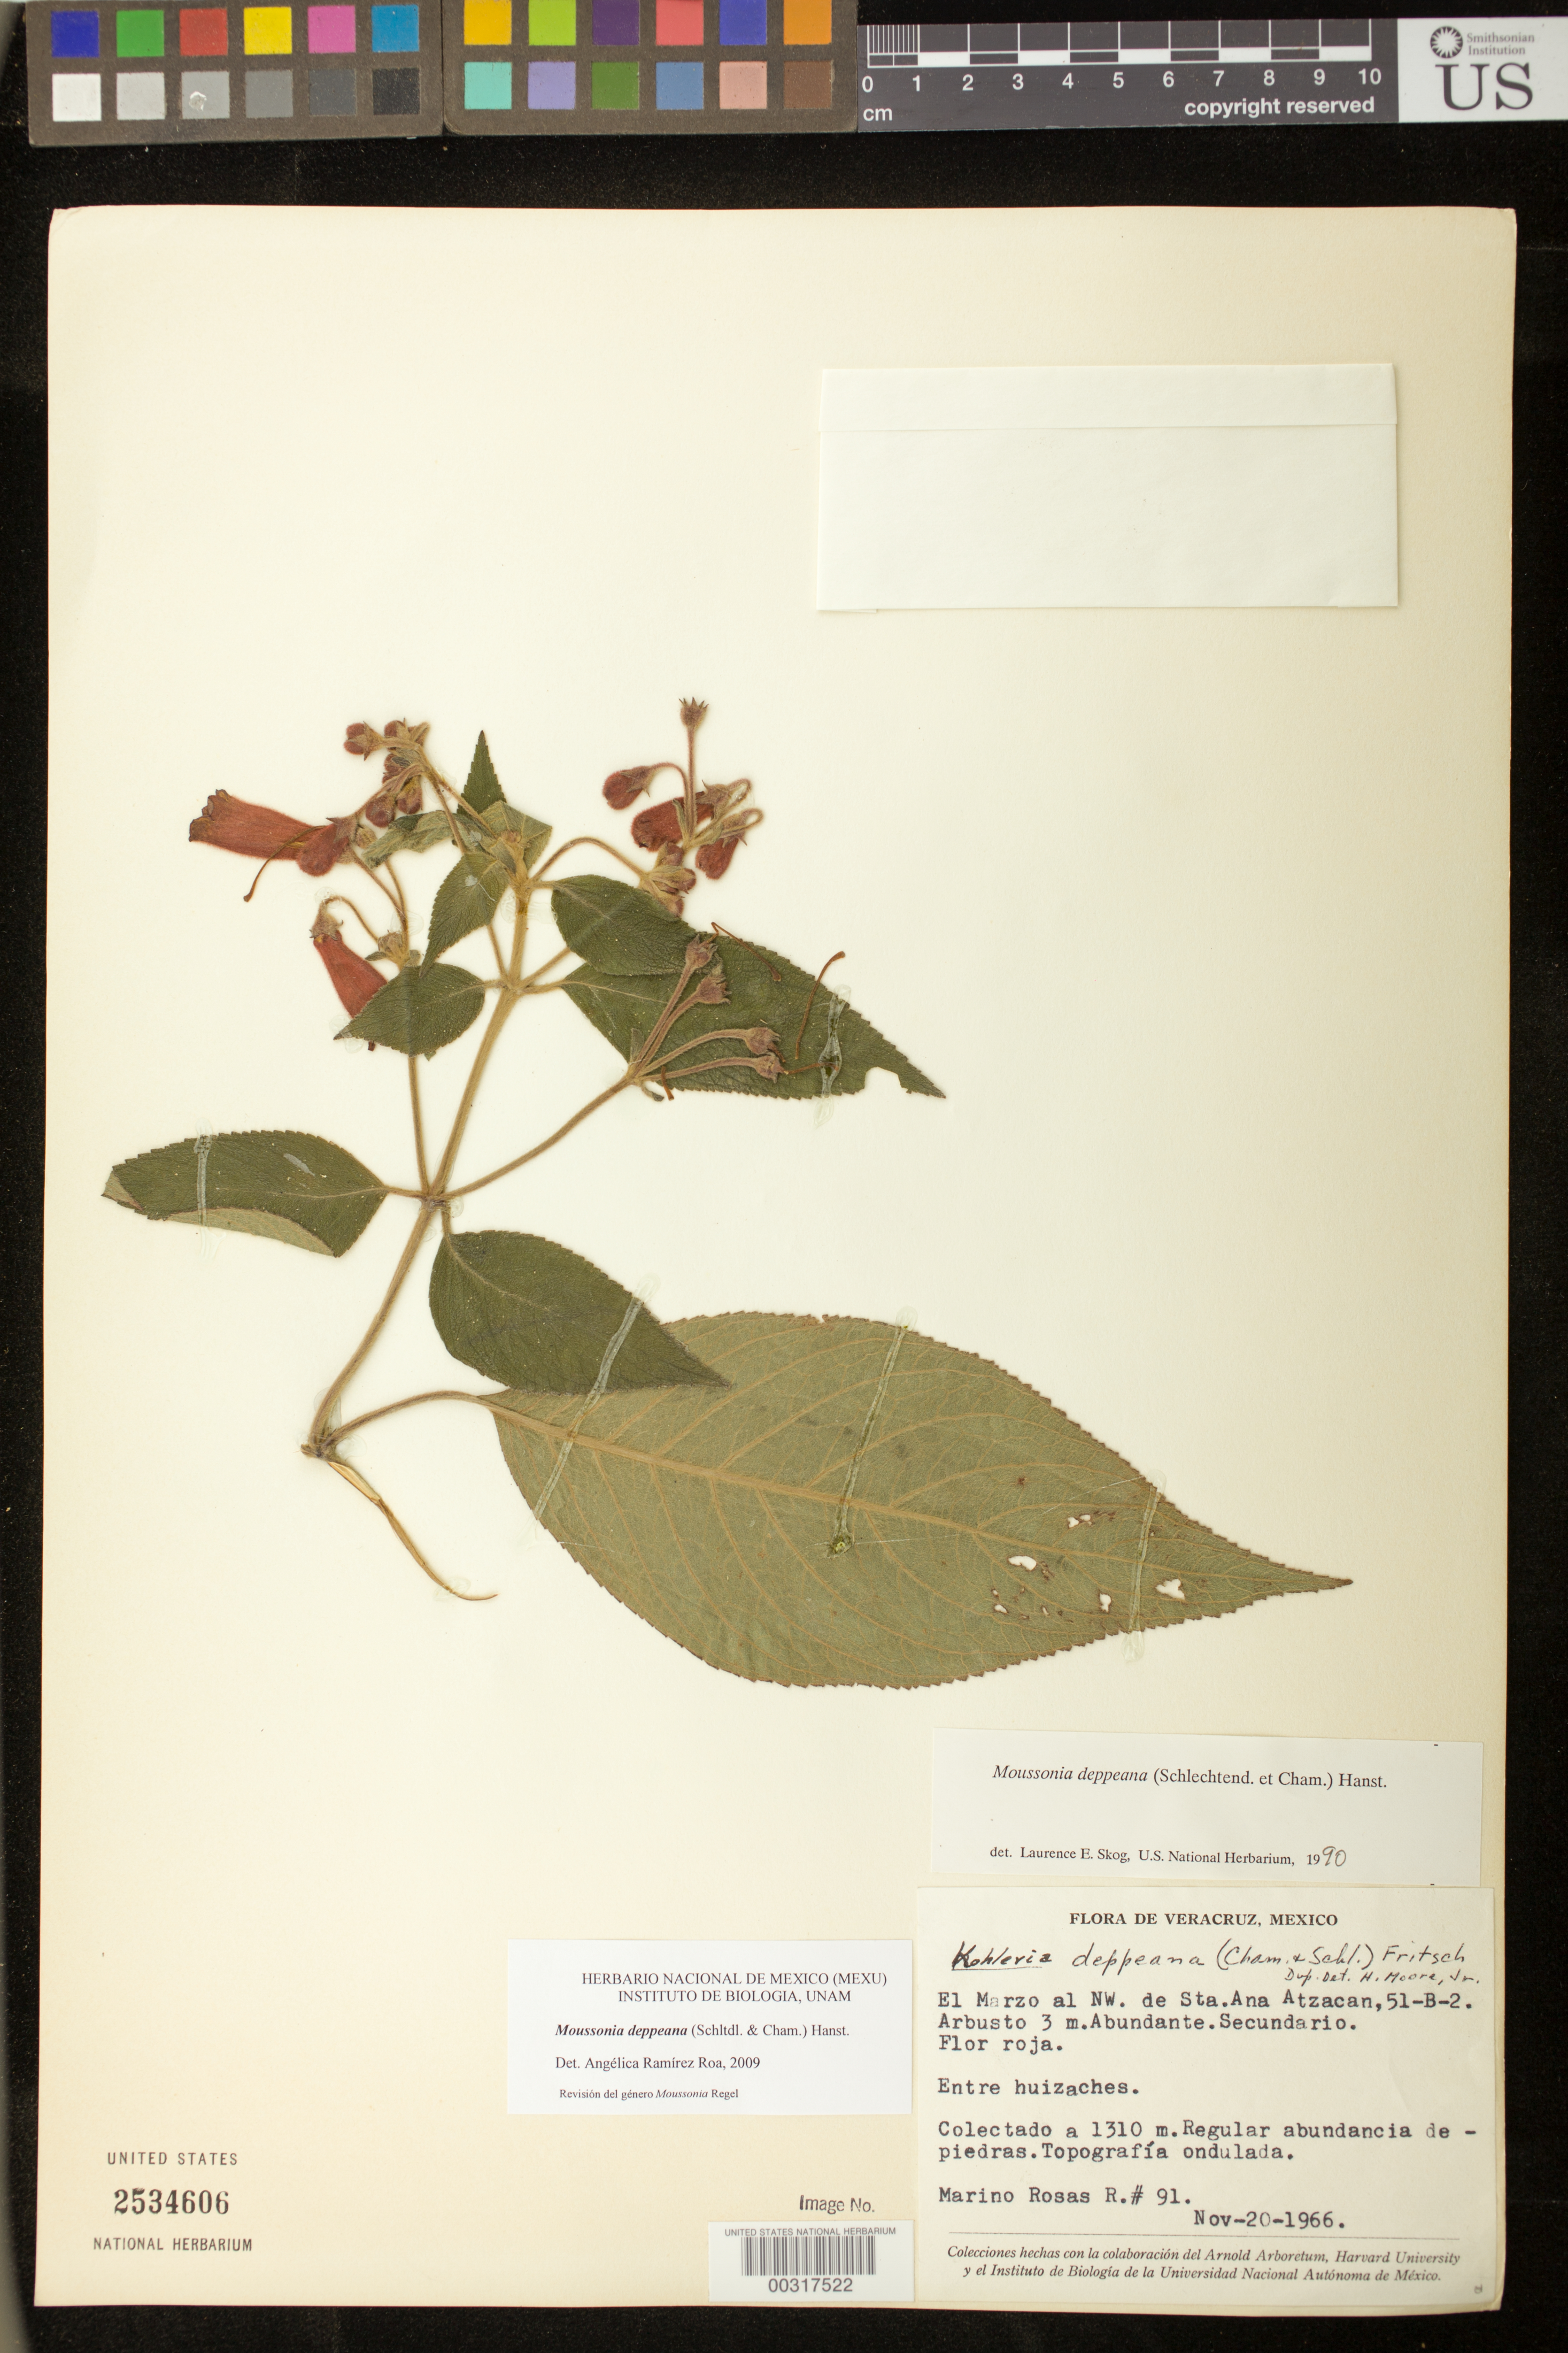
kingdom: Plantae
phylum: Tracheophyta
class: Magnoliopsida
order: Lamiales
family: Gesneriaceae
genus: Moussonia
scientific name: Moussonia deppeana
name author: (Schltdl. & Cham.) Klotzsch ex Hanst.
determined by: Ramírez-Roa, A.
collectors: M. Rosas R.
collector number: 91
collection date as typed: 20 Nov 1966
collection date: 1966-11-20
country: Mexico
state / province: Veracruz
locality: El Marzo al NW de Sta. Ana Atzacan, 5-B-2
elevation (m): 1310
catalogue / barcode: US 2534606